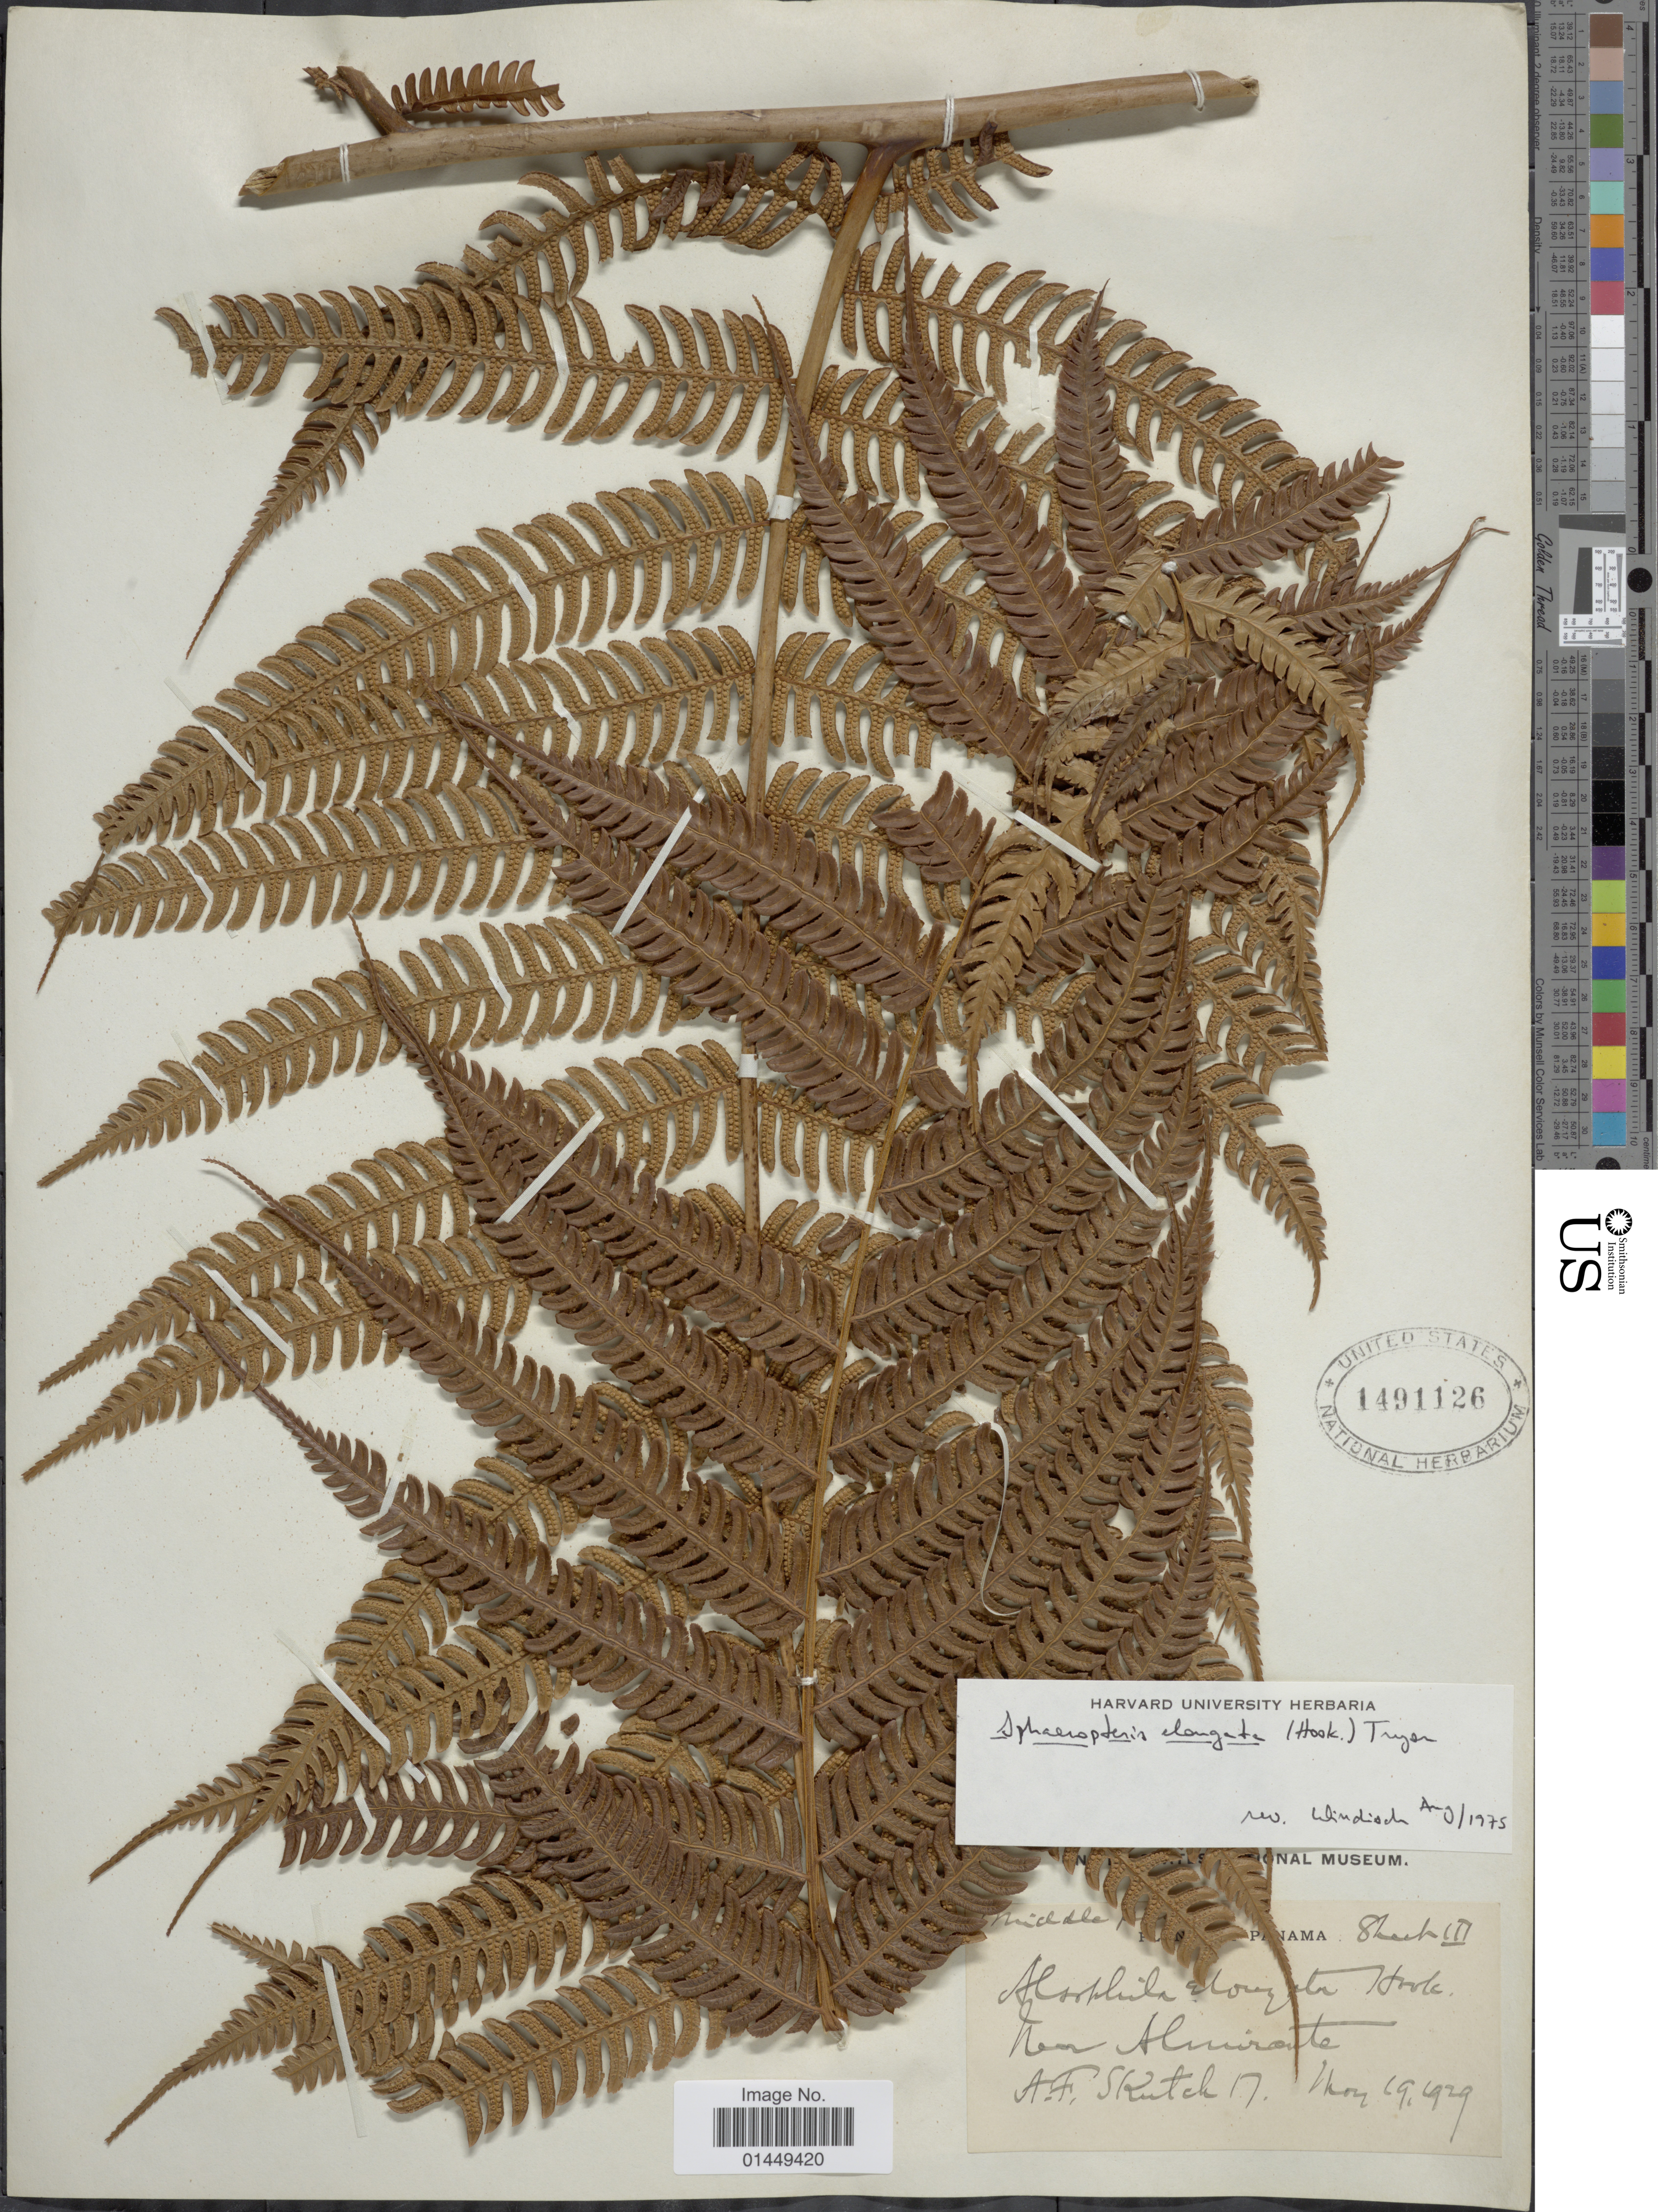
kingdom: Plantae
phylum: Tracheophyta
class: Polypodiopsida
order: Cyatheales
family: Cyatheaceae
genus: Cyathea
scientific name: Cyathea poeppigii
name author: (Hook.) Domin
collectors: A. F. Skutch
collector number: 17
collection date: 1929-11-19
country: Panama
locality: Near Almirante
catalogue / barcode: US 1491126